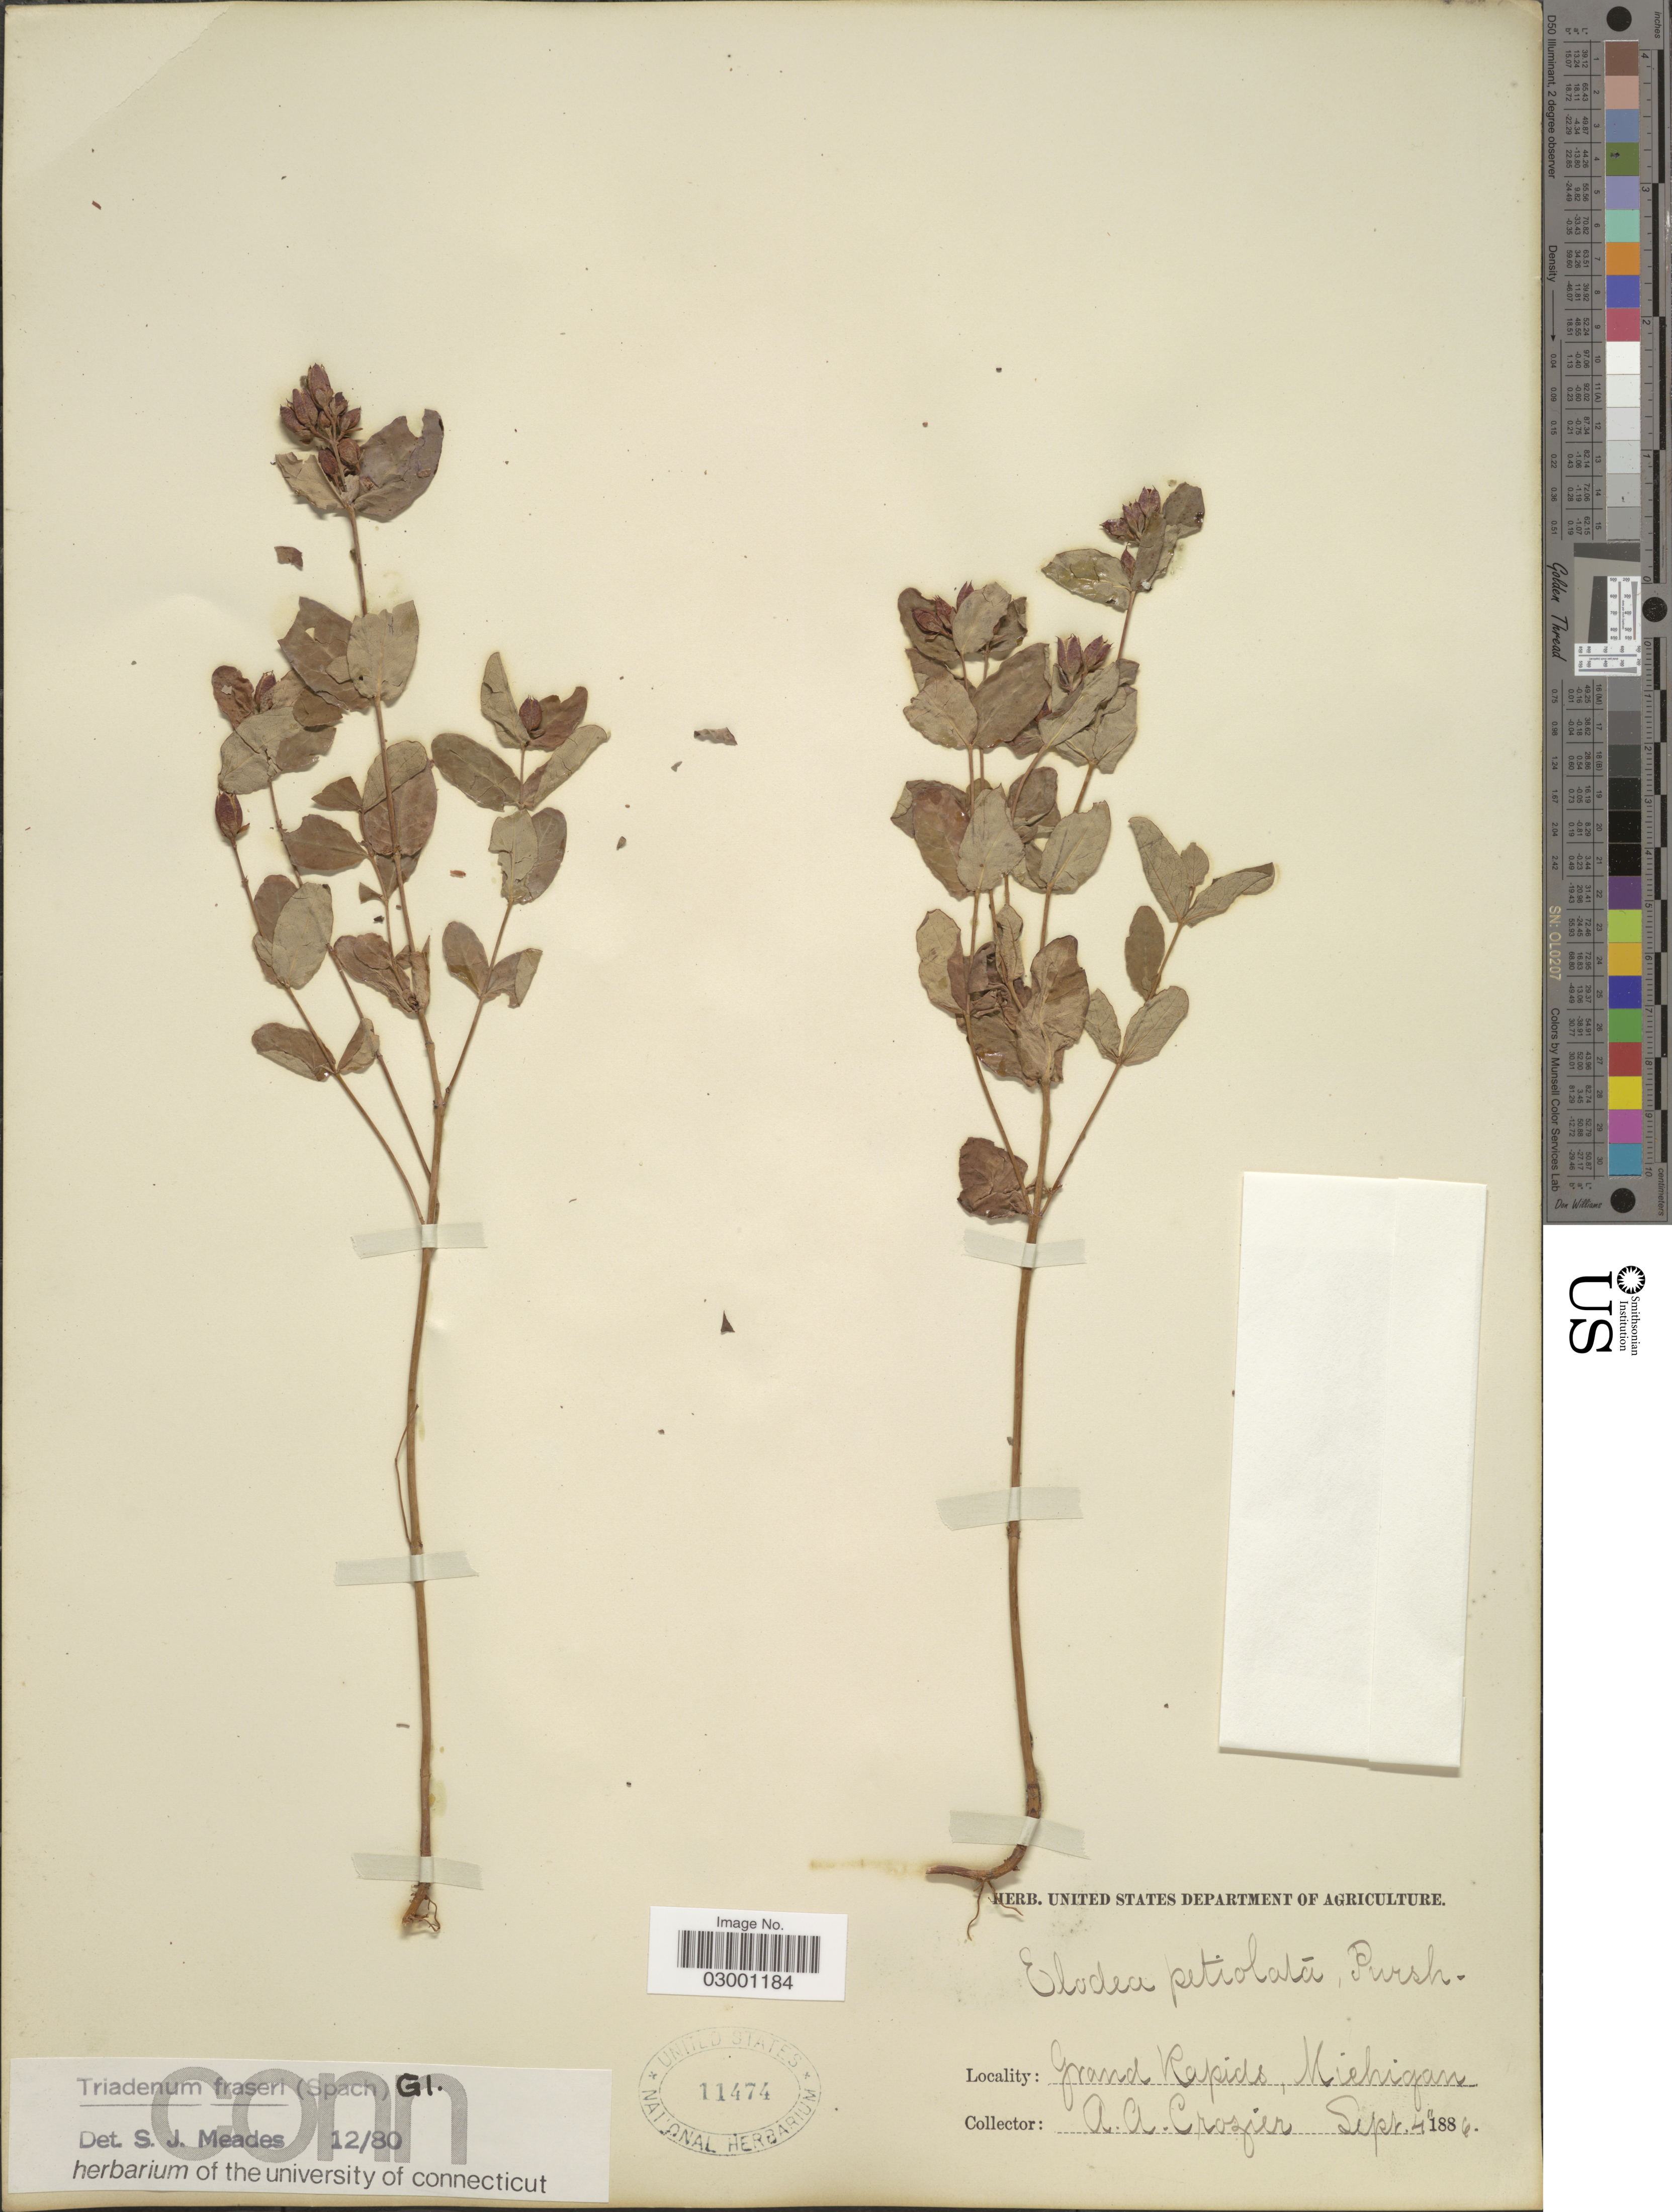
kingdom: Plantae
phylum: Tracheophyta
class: Magnoliopsida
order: Malpighiales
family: Hypericaceae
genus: Hypericum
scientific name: Hypericum fraseri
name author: Steud.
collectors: A. Crozier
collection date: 1886-09-04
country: United States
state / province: Michigan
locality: Grand Rapids.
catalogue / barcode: US 11474